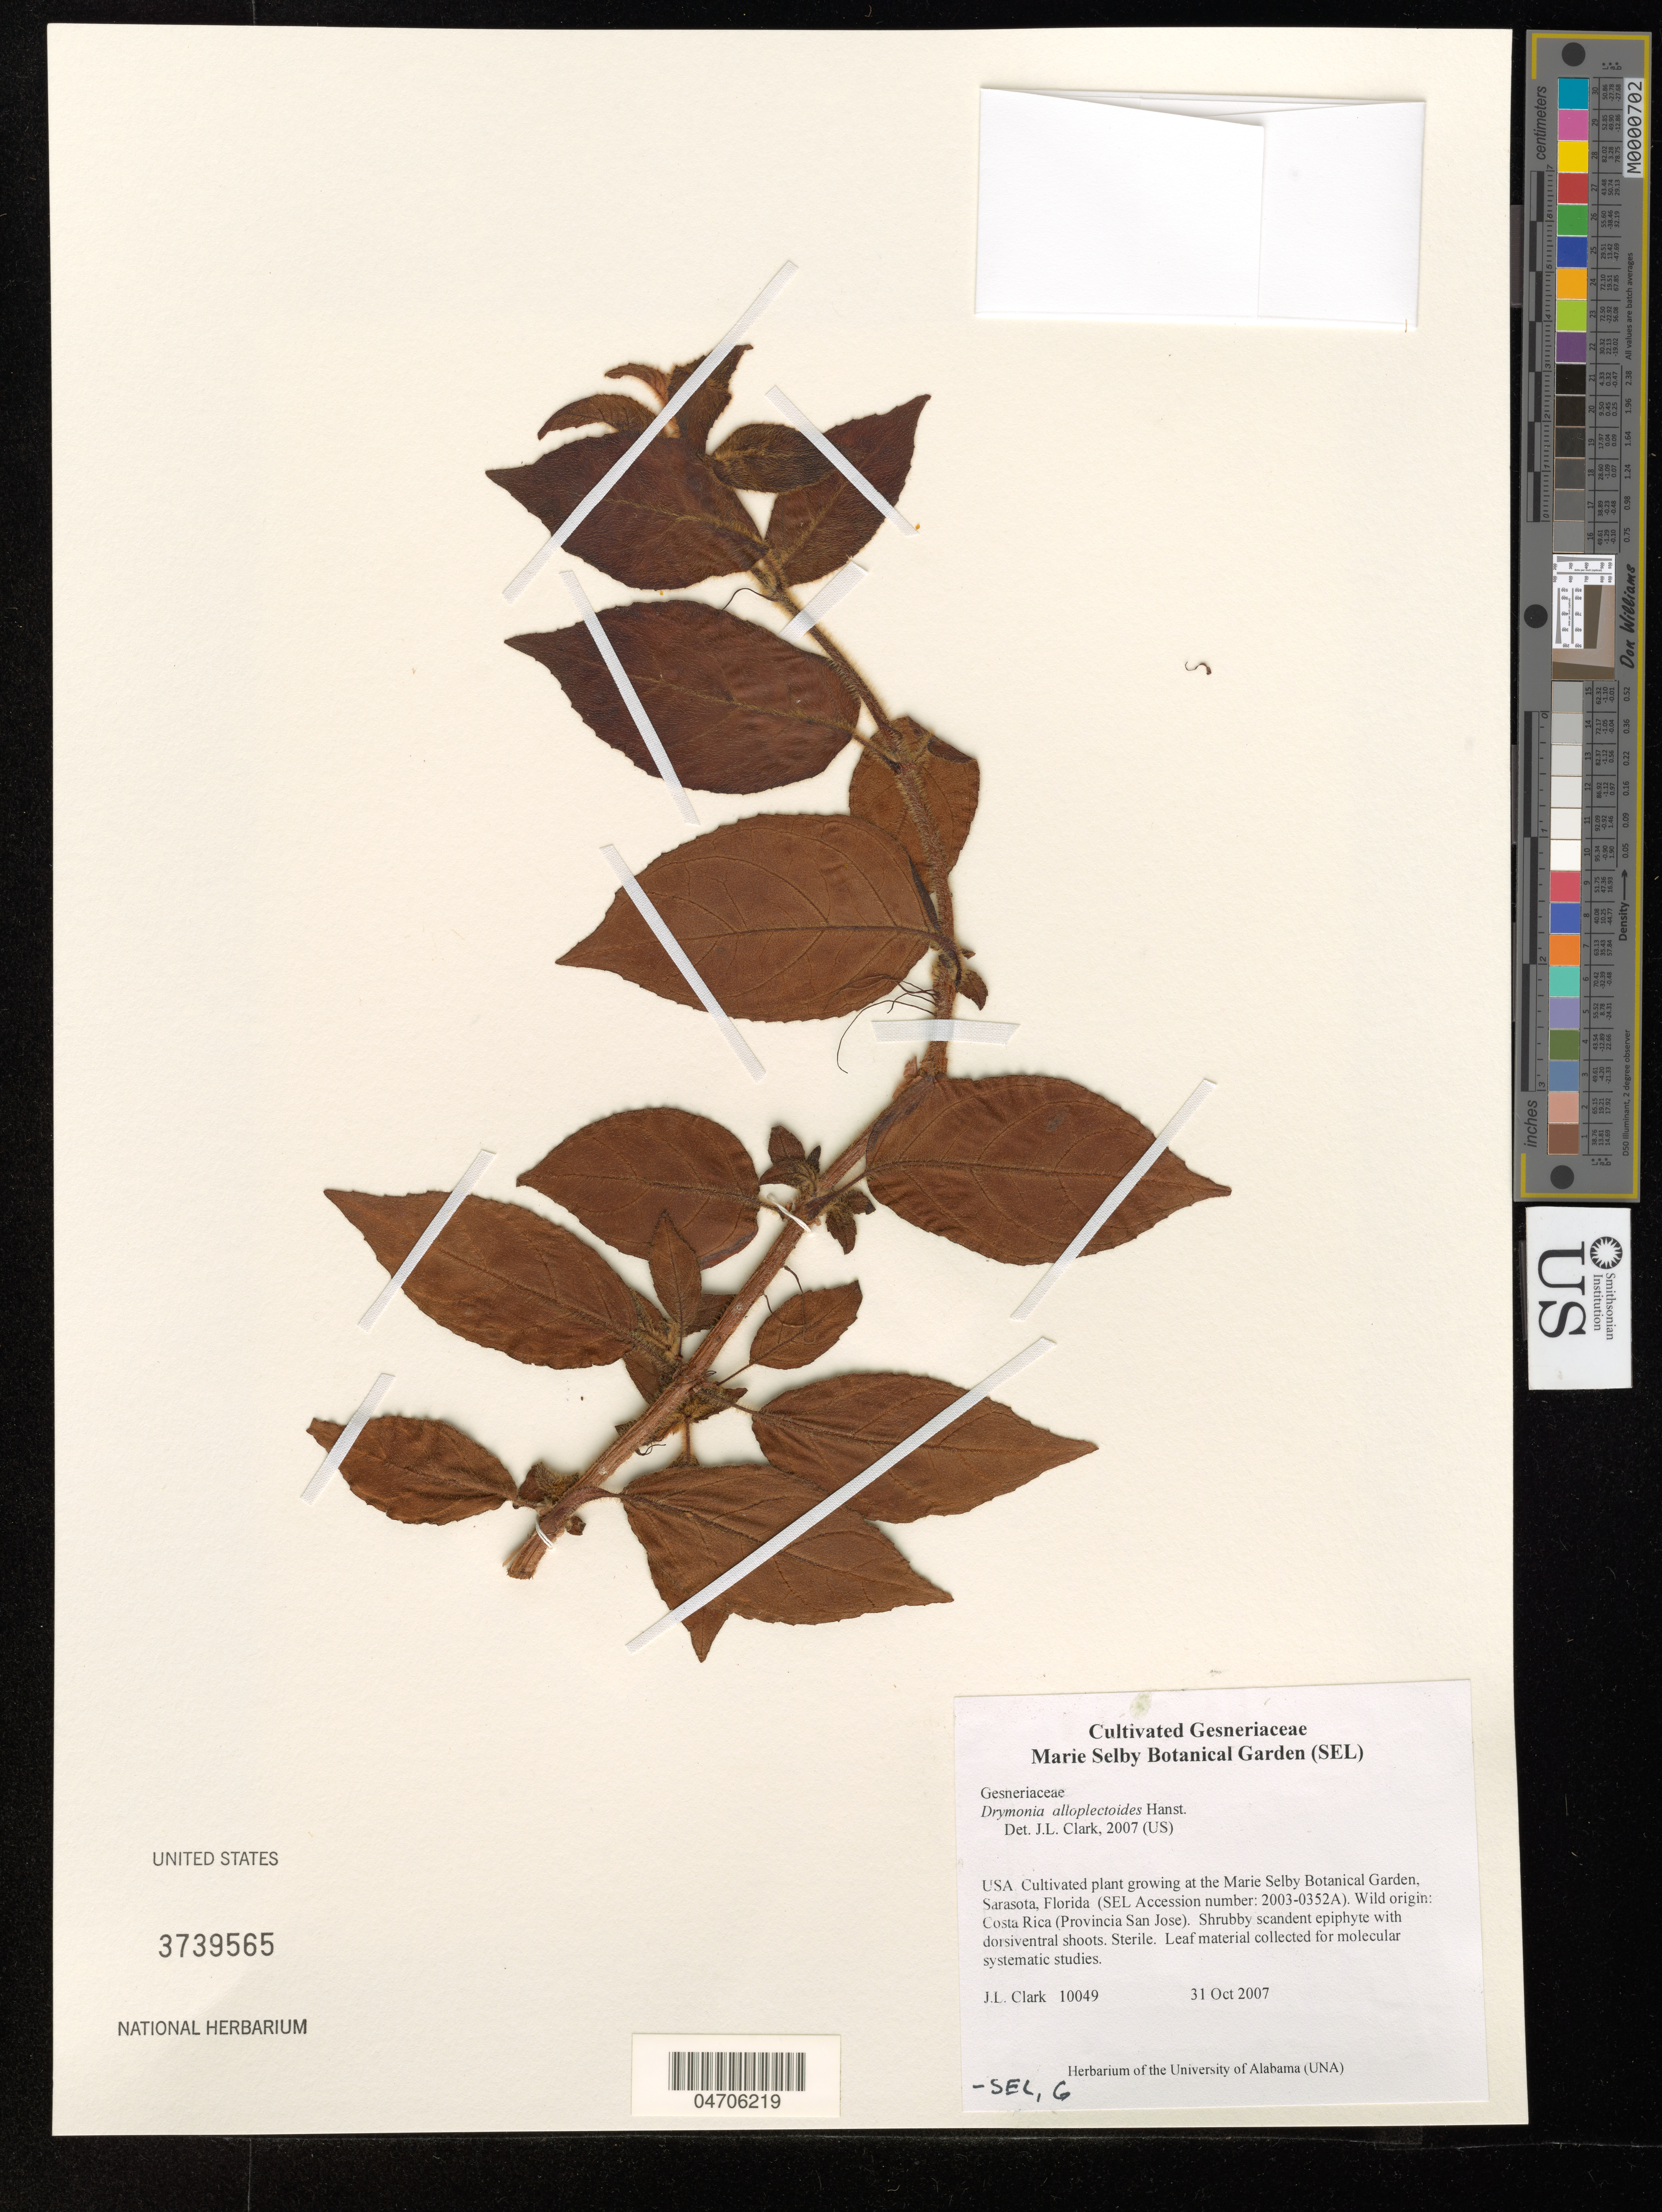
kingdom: Plantae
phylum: Tracheophyta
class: Magnoliopsida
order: Lamiales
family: Gesneriaceae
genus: Drymonia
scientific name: Drymonia alloplectoides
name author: Hanst.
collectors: J. L. Clark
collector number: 10049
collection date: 2007-10-31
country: United States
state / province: Florida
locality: Growing at the Marie Selby Botanical Garden, Sarasota, Florida (SEL Accession number: 2003-0352A).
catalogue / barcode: US 3739565